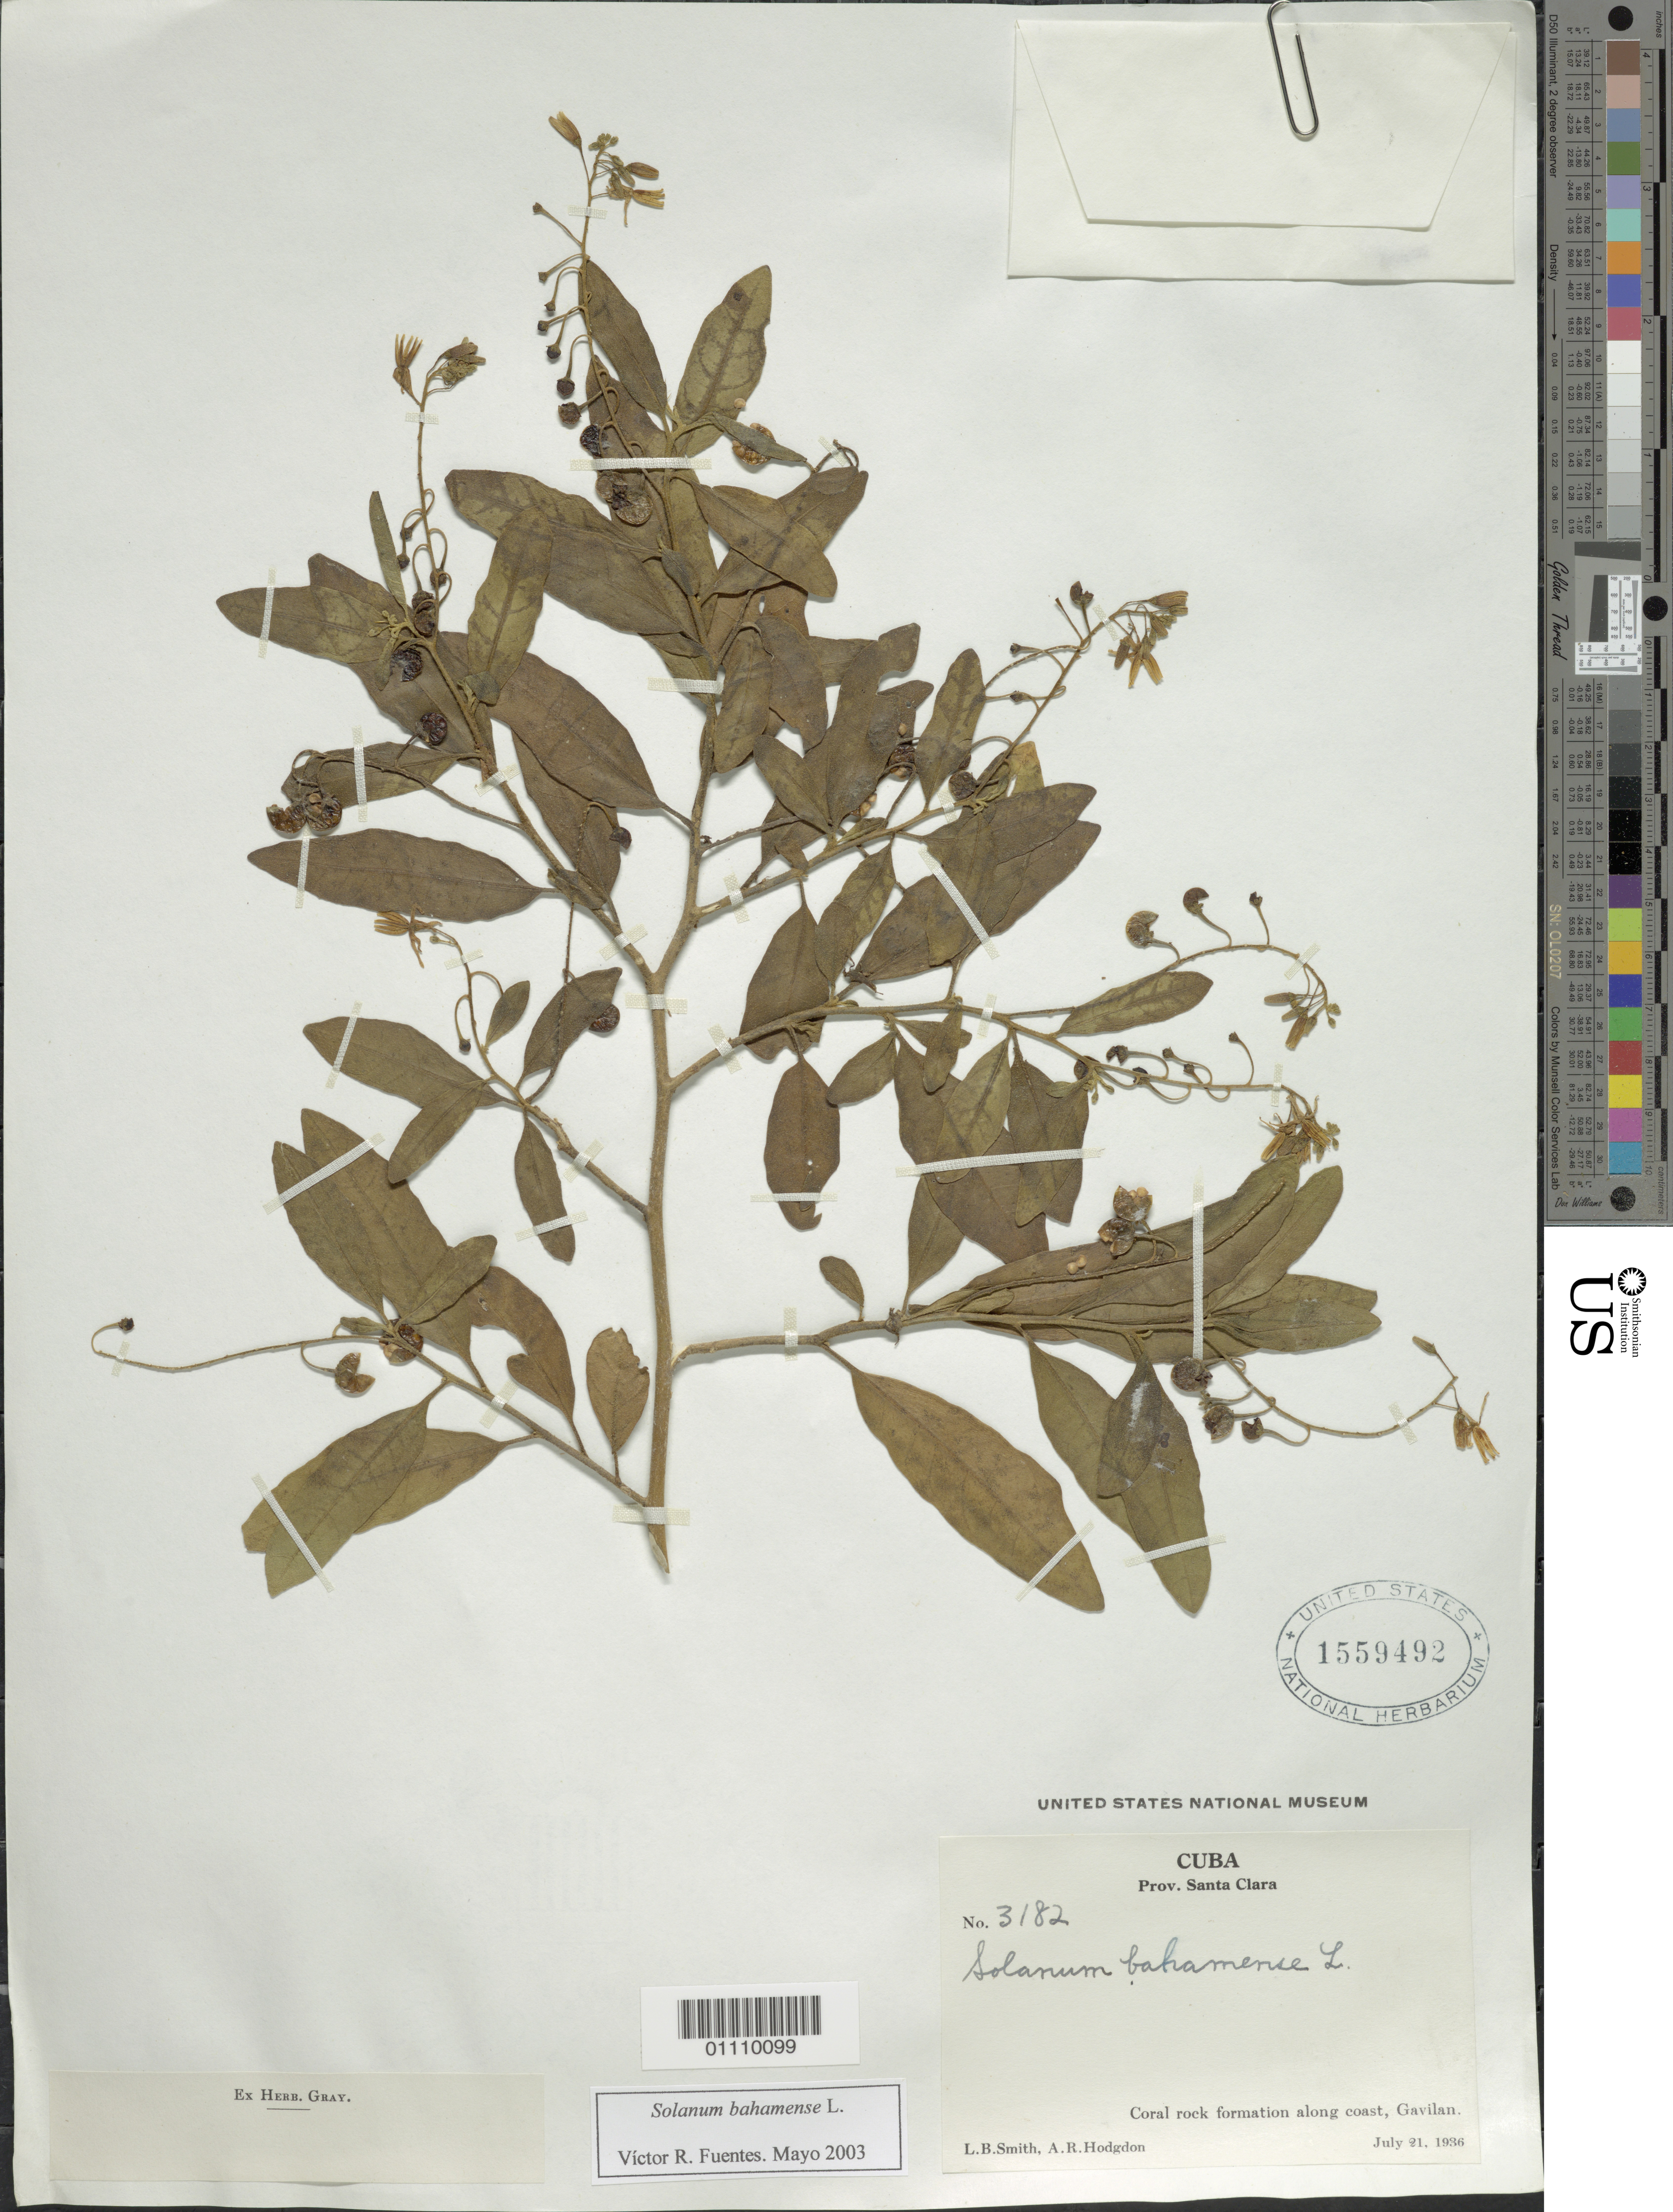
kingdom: Plantae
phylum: Tracheophyta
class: Magnoliopsida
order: Solanales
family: Solanaceae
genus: Solanum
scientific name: Solanum bahamense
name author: L.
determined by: Fuentes, V. R.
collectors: L. Smith & A. R. Hodgdon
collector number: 3182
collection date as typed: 21 Jul 1936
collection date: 1936-07-21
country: Cuba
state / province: Santa Clara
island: Cuba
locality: Gavilan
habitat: Coral rock formation along coast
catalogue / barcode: US 1559492